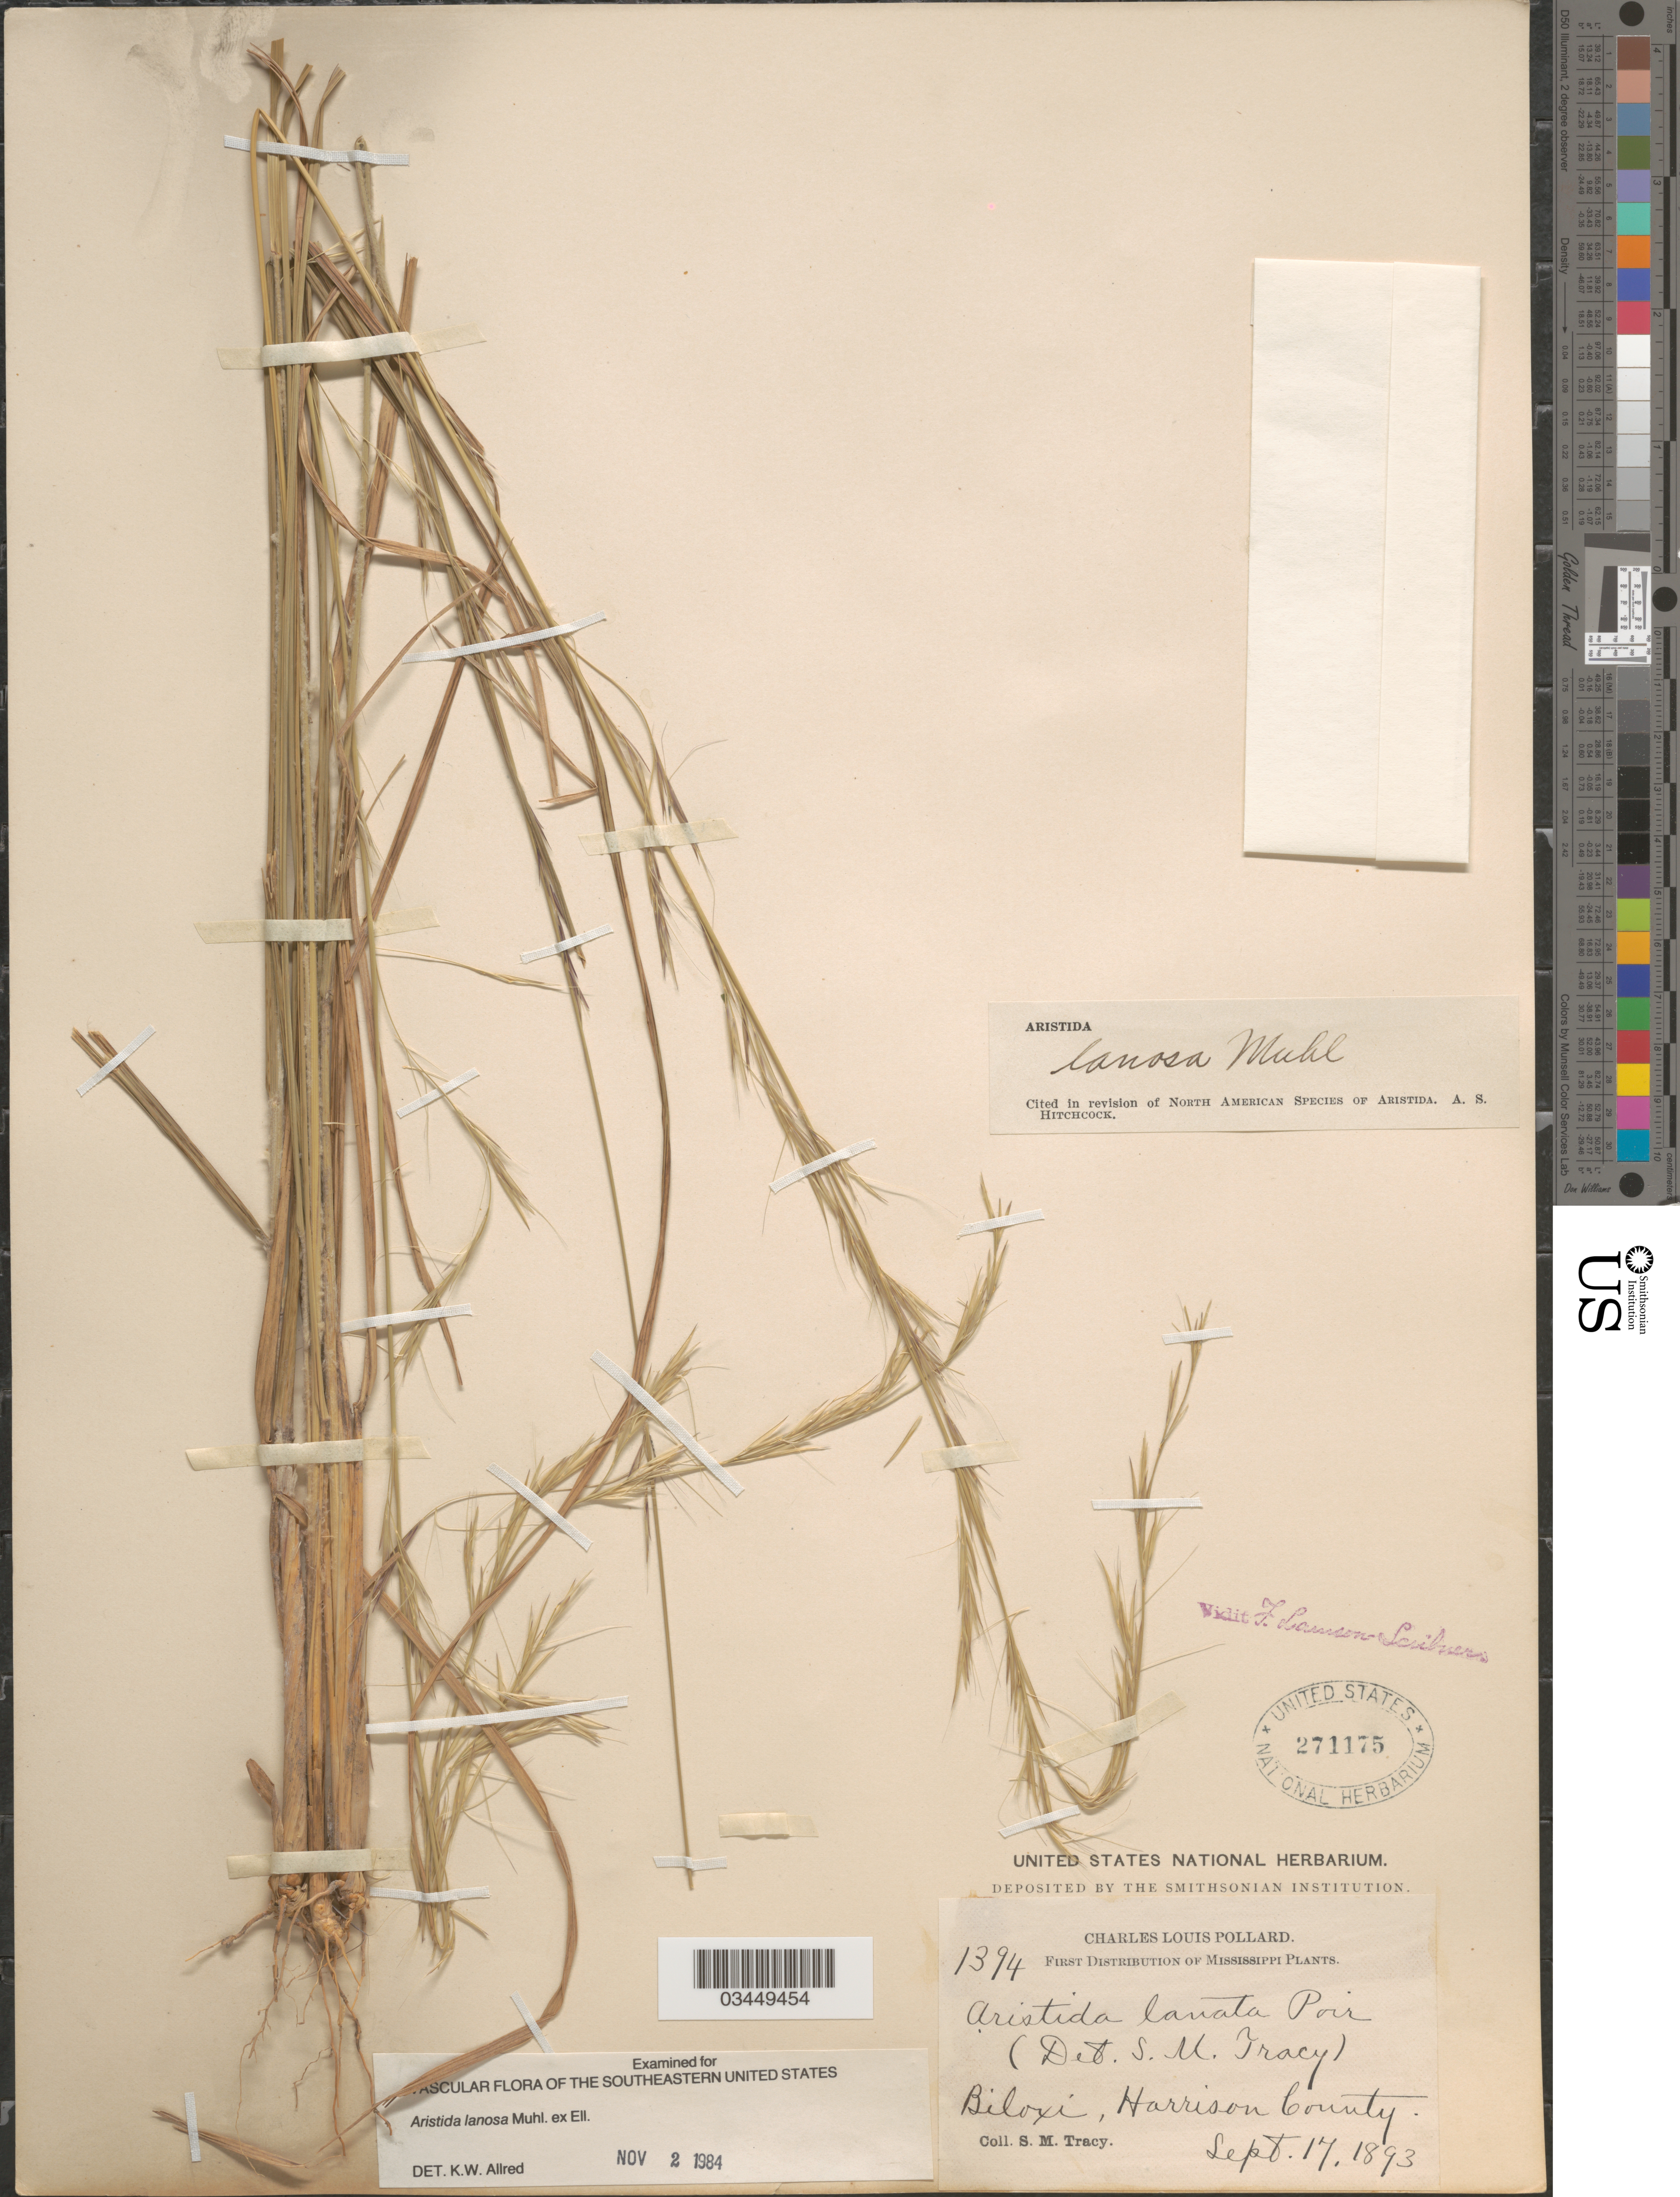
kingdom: Plantae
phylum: Tracheophyta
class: Liliopsida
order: Poales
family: Poaceae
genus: Aristida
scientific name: Aristida lanosa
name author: Muhl.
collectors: S. M. Tracy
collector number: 1394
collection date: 1893-09-17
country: United States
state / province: Mississippi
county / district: Harrison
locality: Biloxi, Harrison County.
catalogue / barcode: US 271175